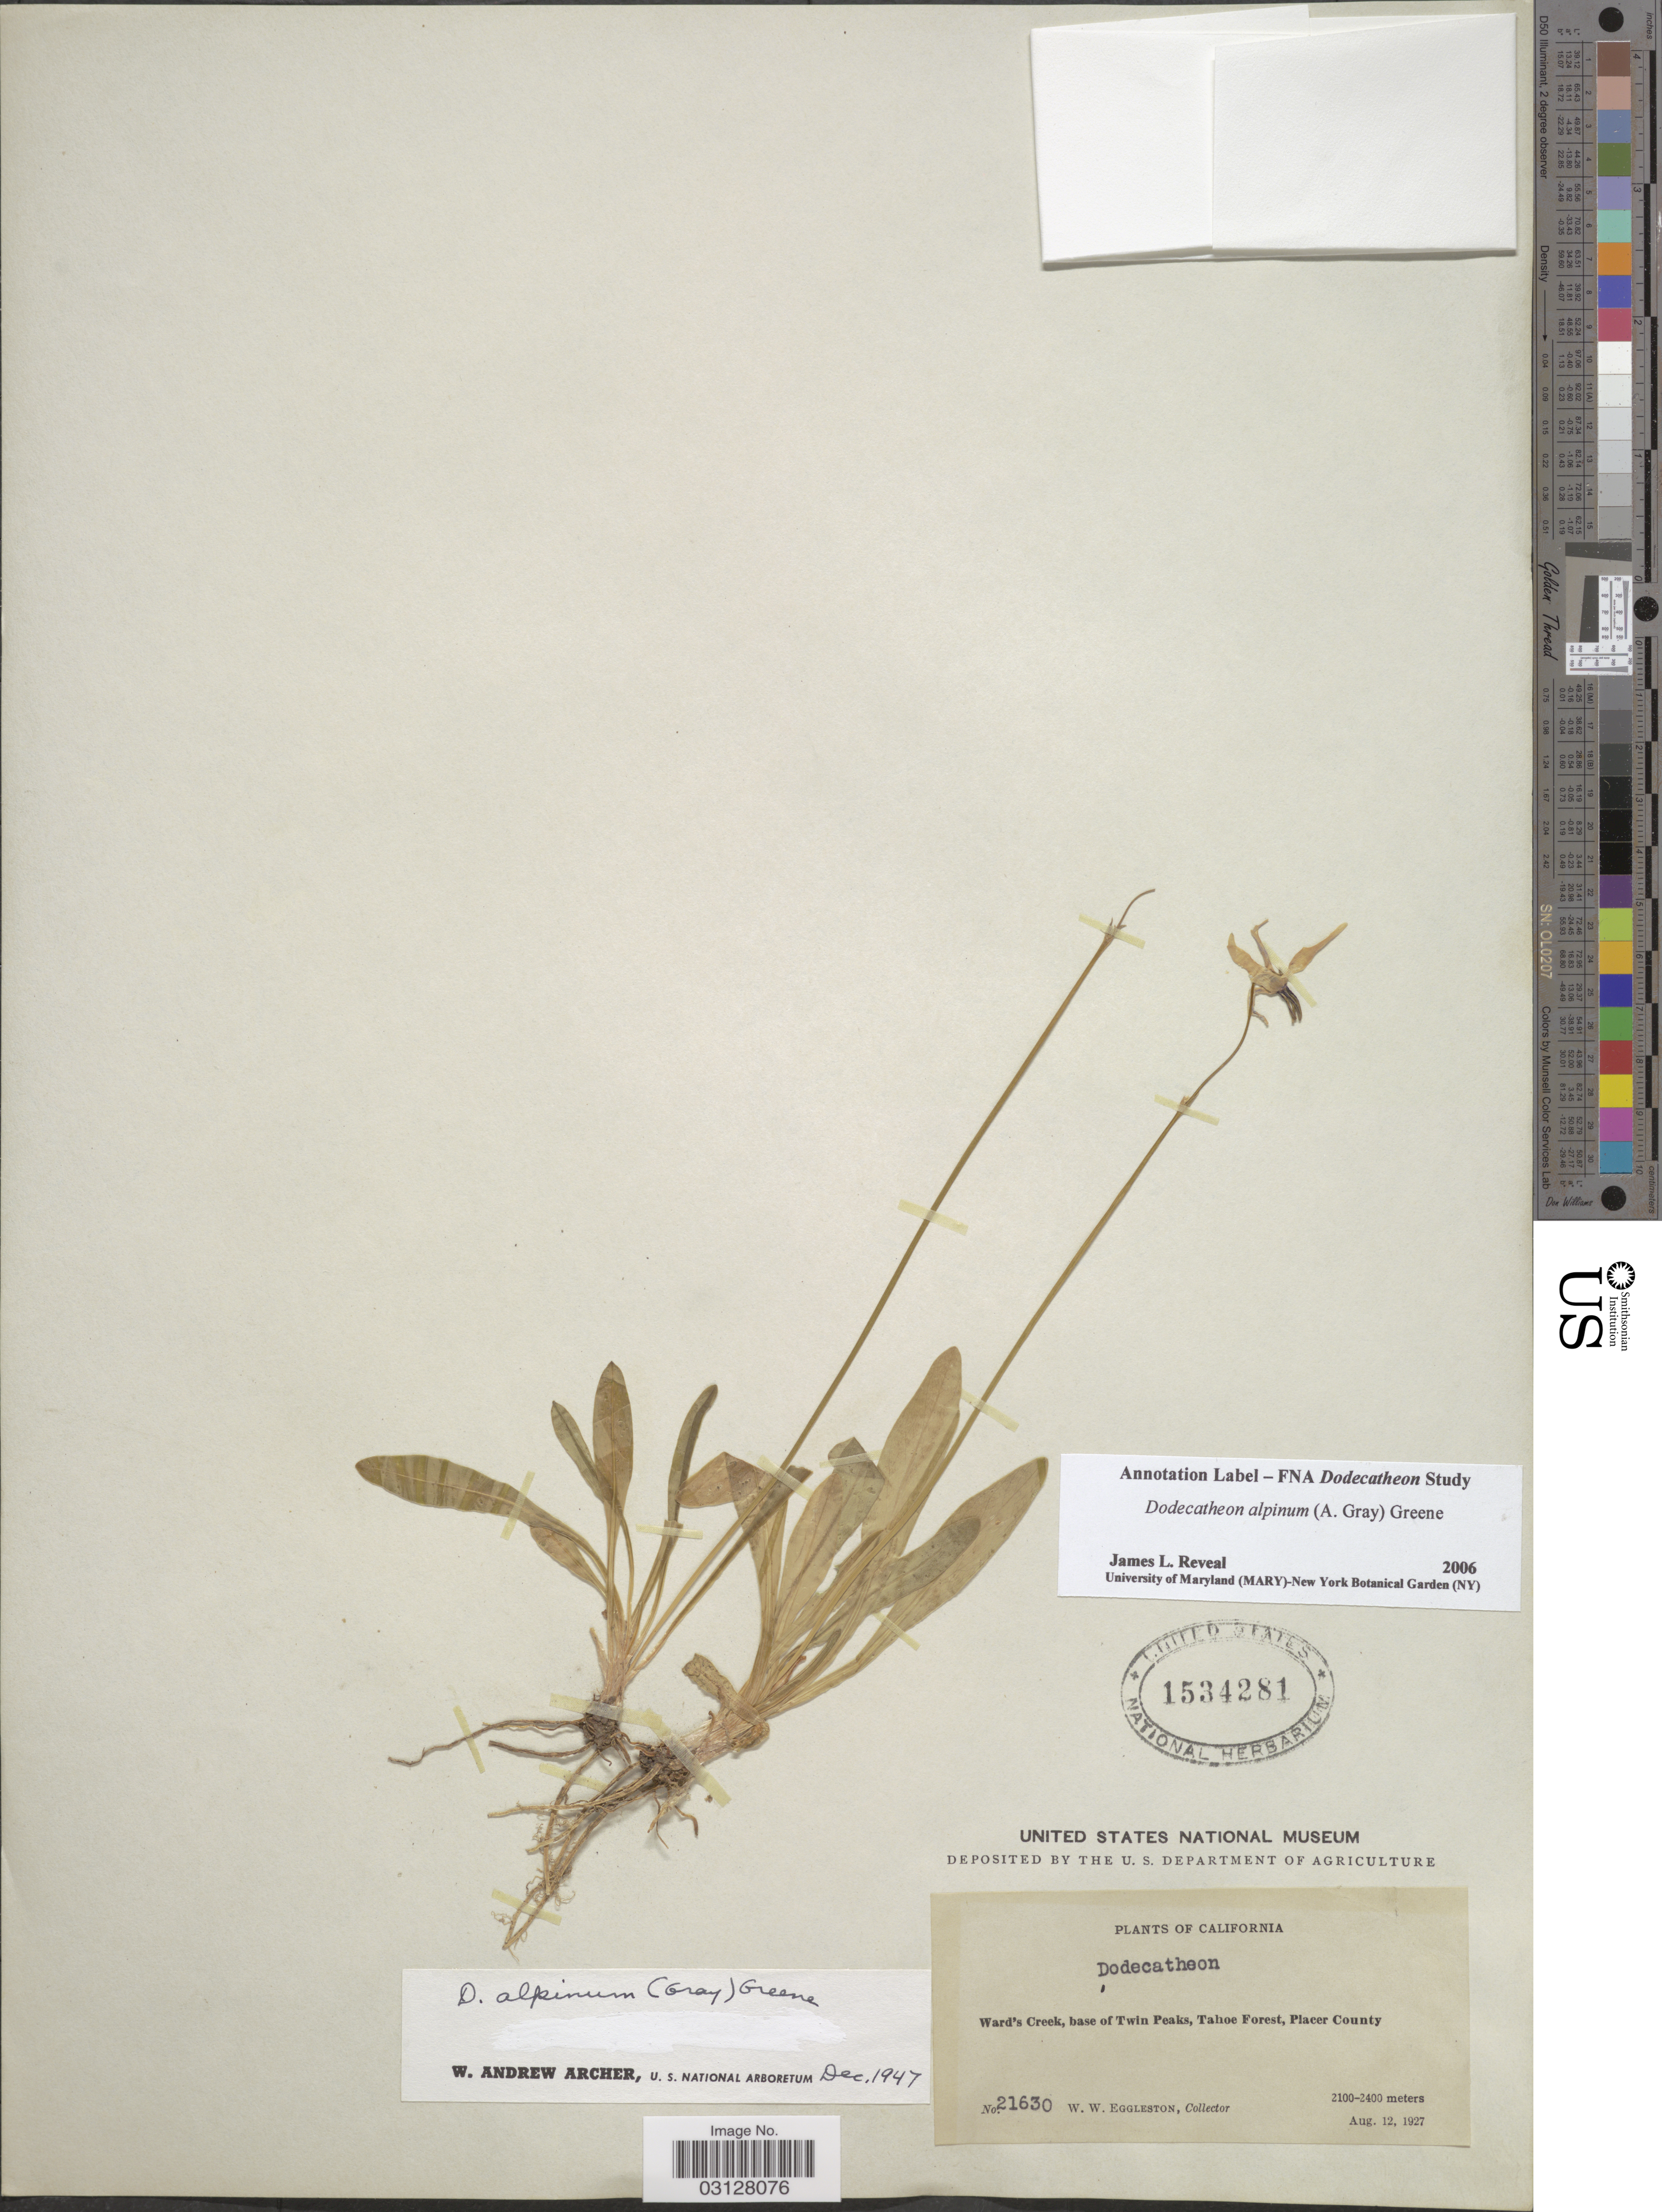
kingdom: Plantae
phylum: Tracheophyta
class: Magnoliopsida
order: Ericales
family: Primulaceae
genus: Dodecatheon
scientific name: Dodecatheon alpinum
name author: (A. Gray) Greene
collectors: W. W. Eggleston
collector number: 21630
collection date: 1927-08-12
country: United States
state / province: California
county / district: Placer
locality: Ward's Creek, base of Twin Peaks, Tahoe Forest, Placer County.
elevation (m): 2100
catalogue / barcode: US 1534281